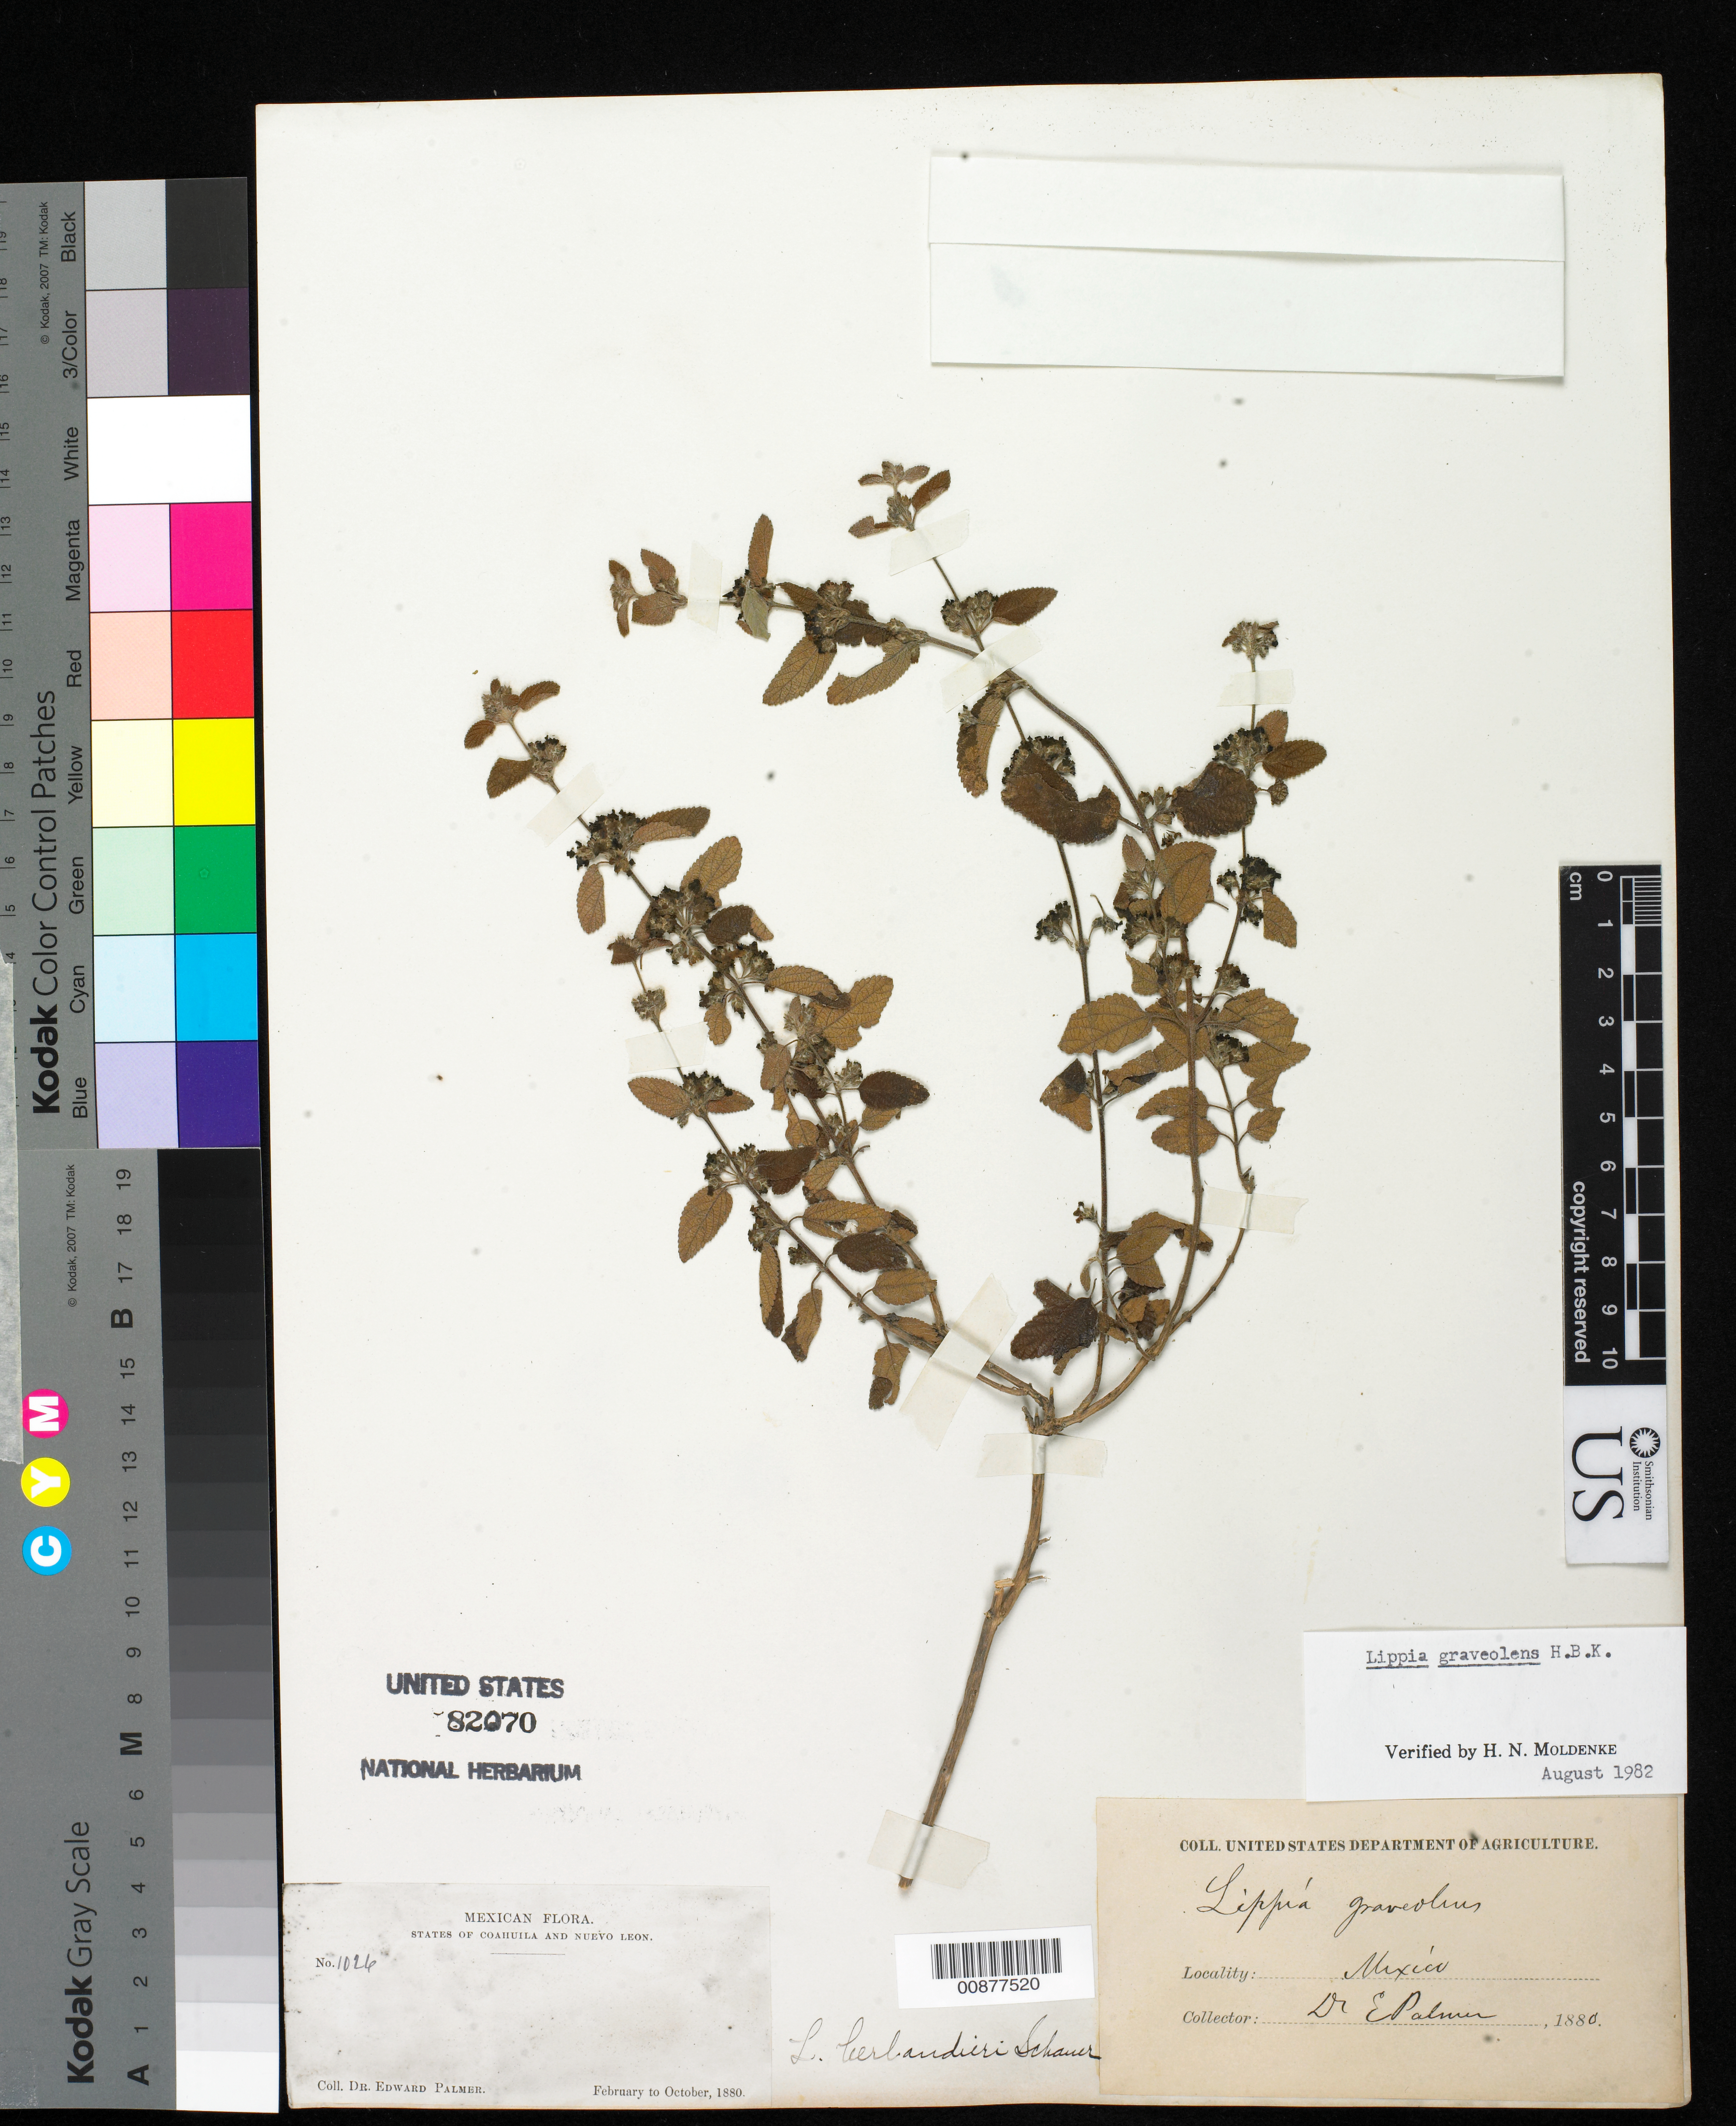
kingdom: Plantae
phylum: Tracheophyta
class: Magnoliopsida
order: Lamiales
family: Verbenaceae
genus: Lippia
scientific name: Lippia graveolens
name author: Kunth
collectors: E. Palmer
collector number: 1026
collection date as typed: Feb 1880 to -- Oct 1880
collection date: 1880-02/1880-10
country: Mexico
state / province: Coahuila / Nuevo León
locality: States of Coahuila and Nuevo León.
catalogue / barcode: US 82070